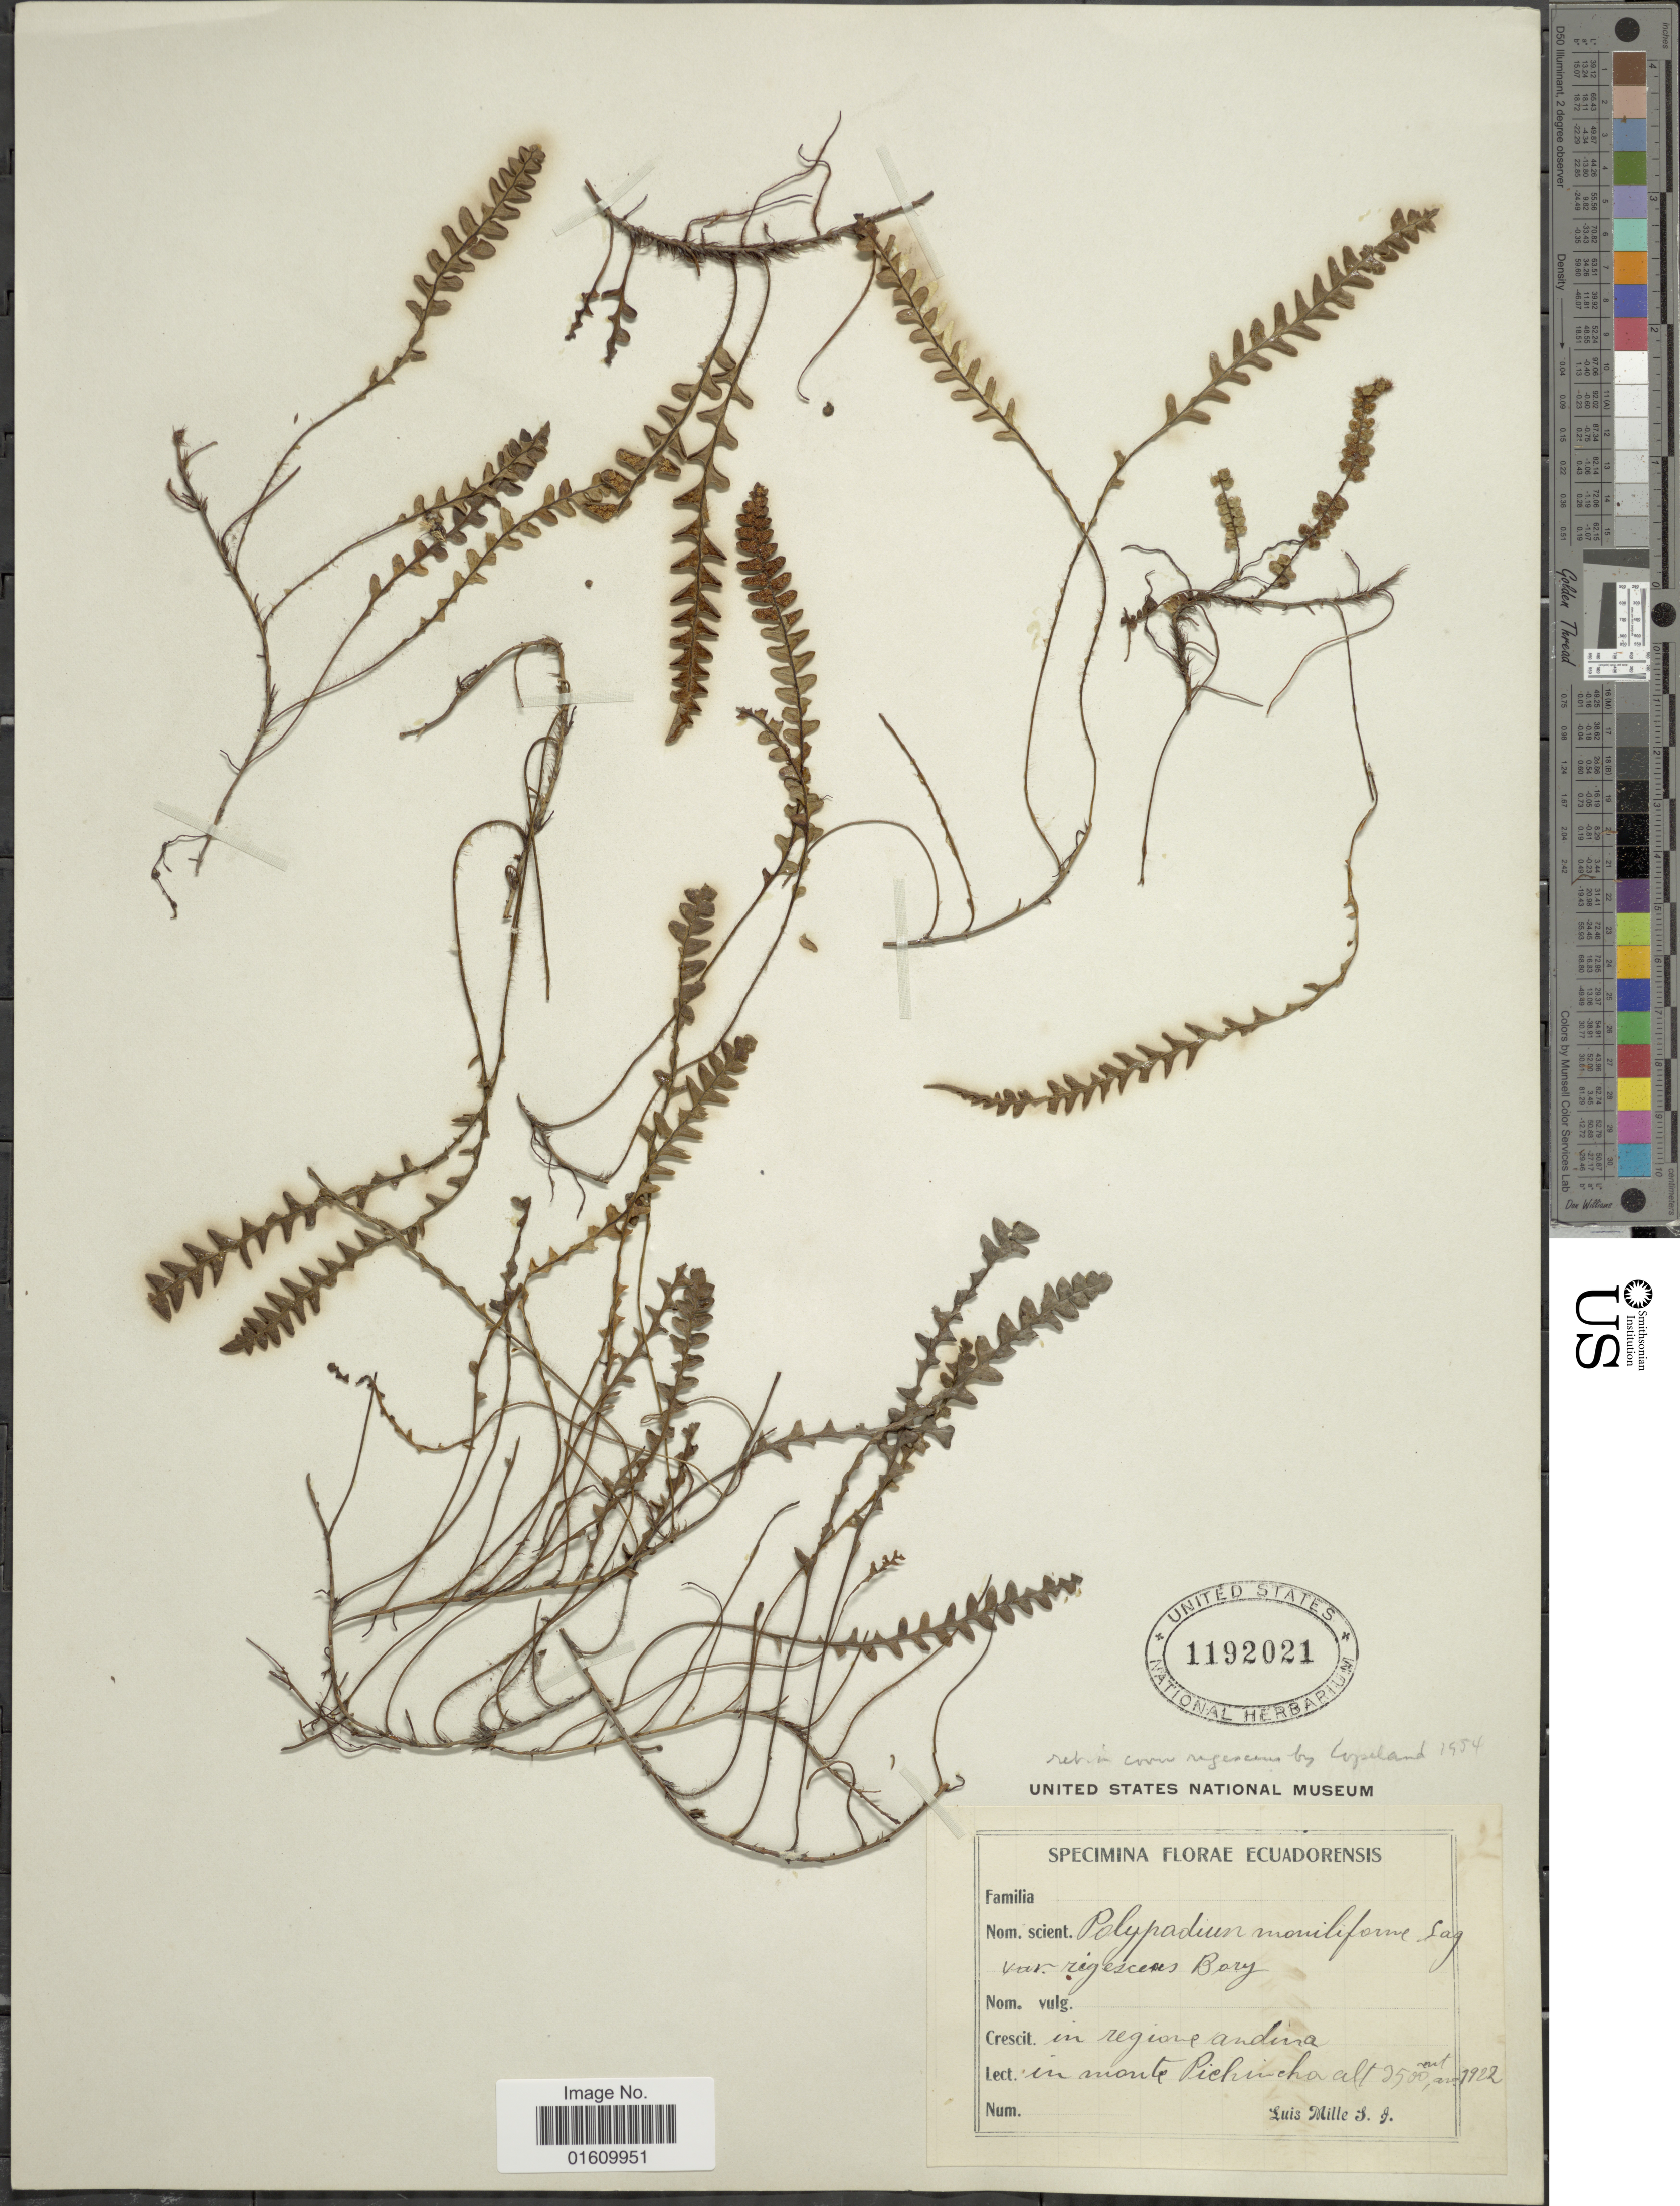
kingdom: Plantae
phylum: Tracheophyta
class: Polypodiopsida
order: Polypodiales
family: Polypodiaceae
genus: Melpomene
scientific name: Melpomene flabelliformis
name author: (Poir.) A.R. Sm. & R.C. Moran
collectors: L. Mille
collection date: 1922-08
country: Ecuador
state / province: Pichincha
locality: In regione andina, in Monte Pichincha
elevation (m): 2500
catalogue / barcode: US 1192021